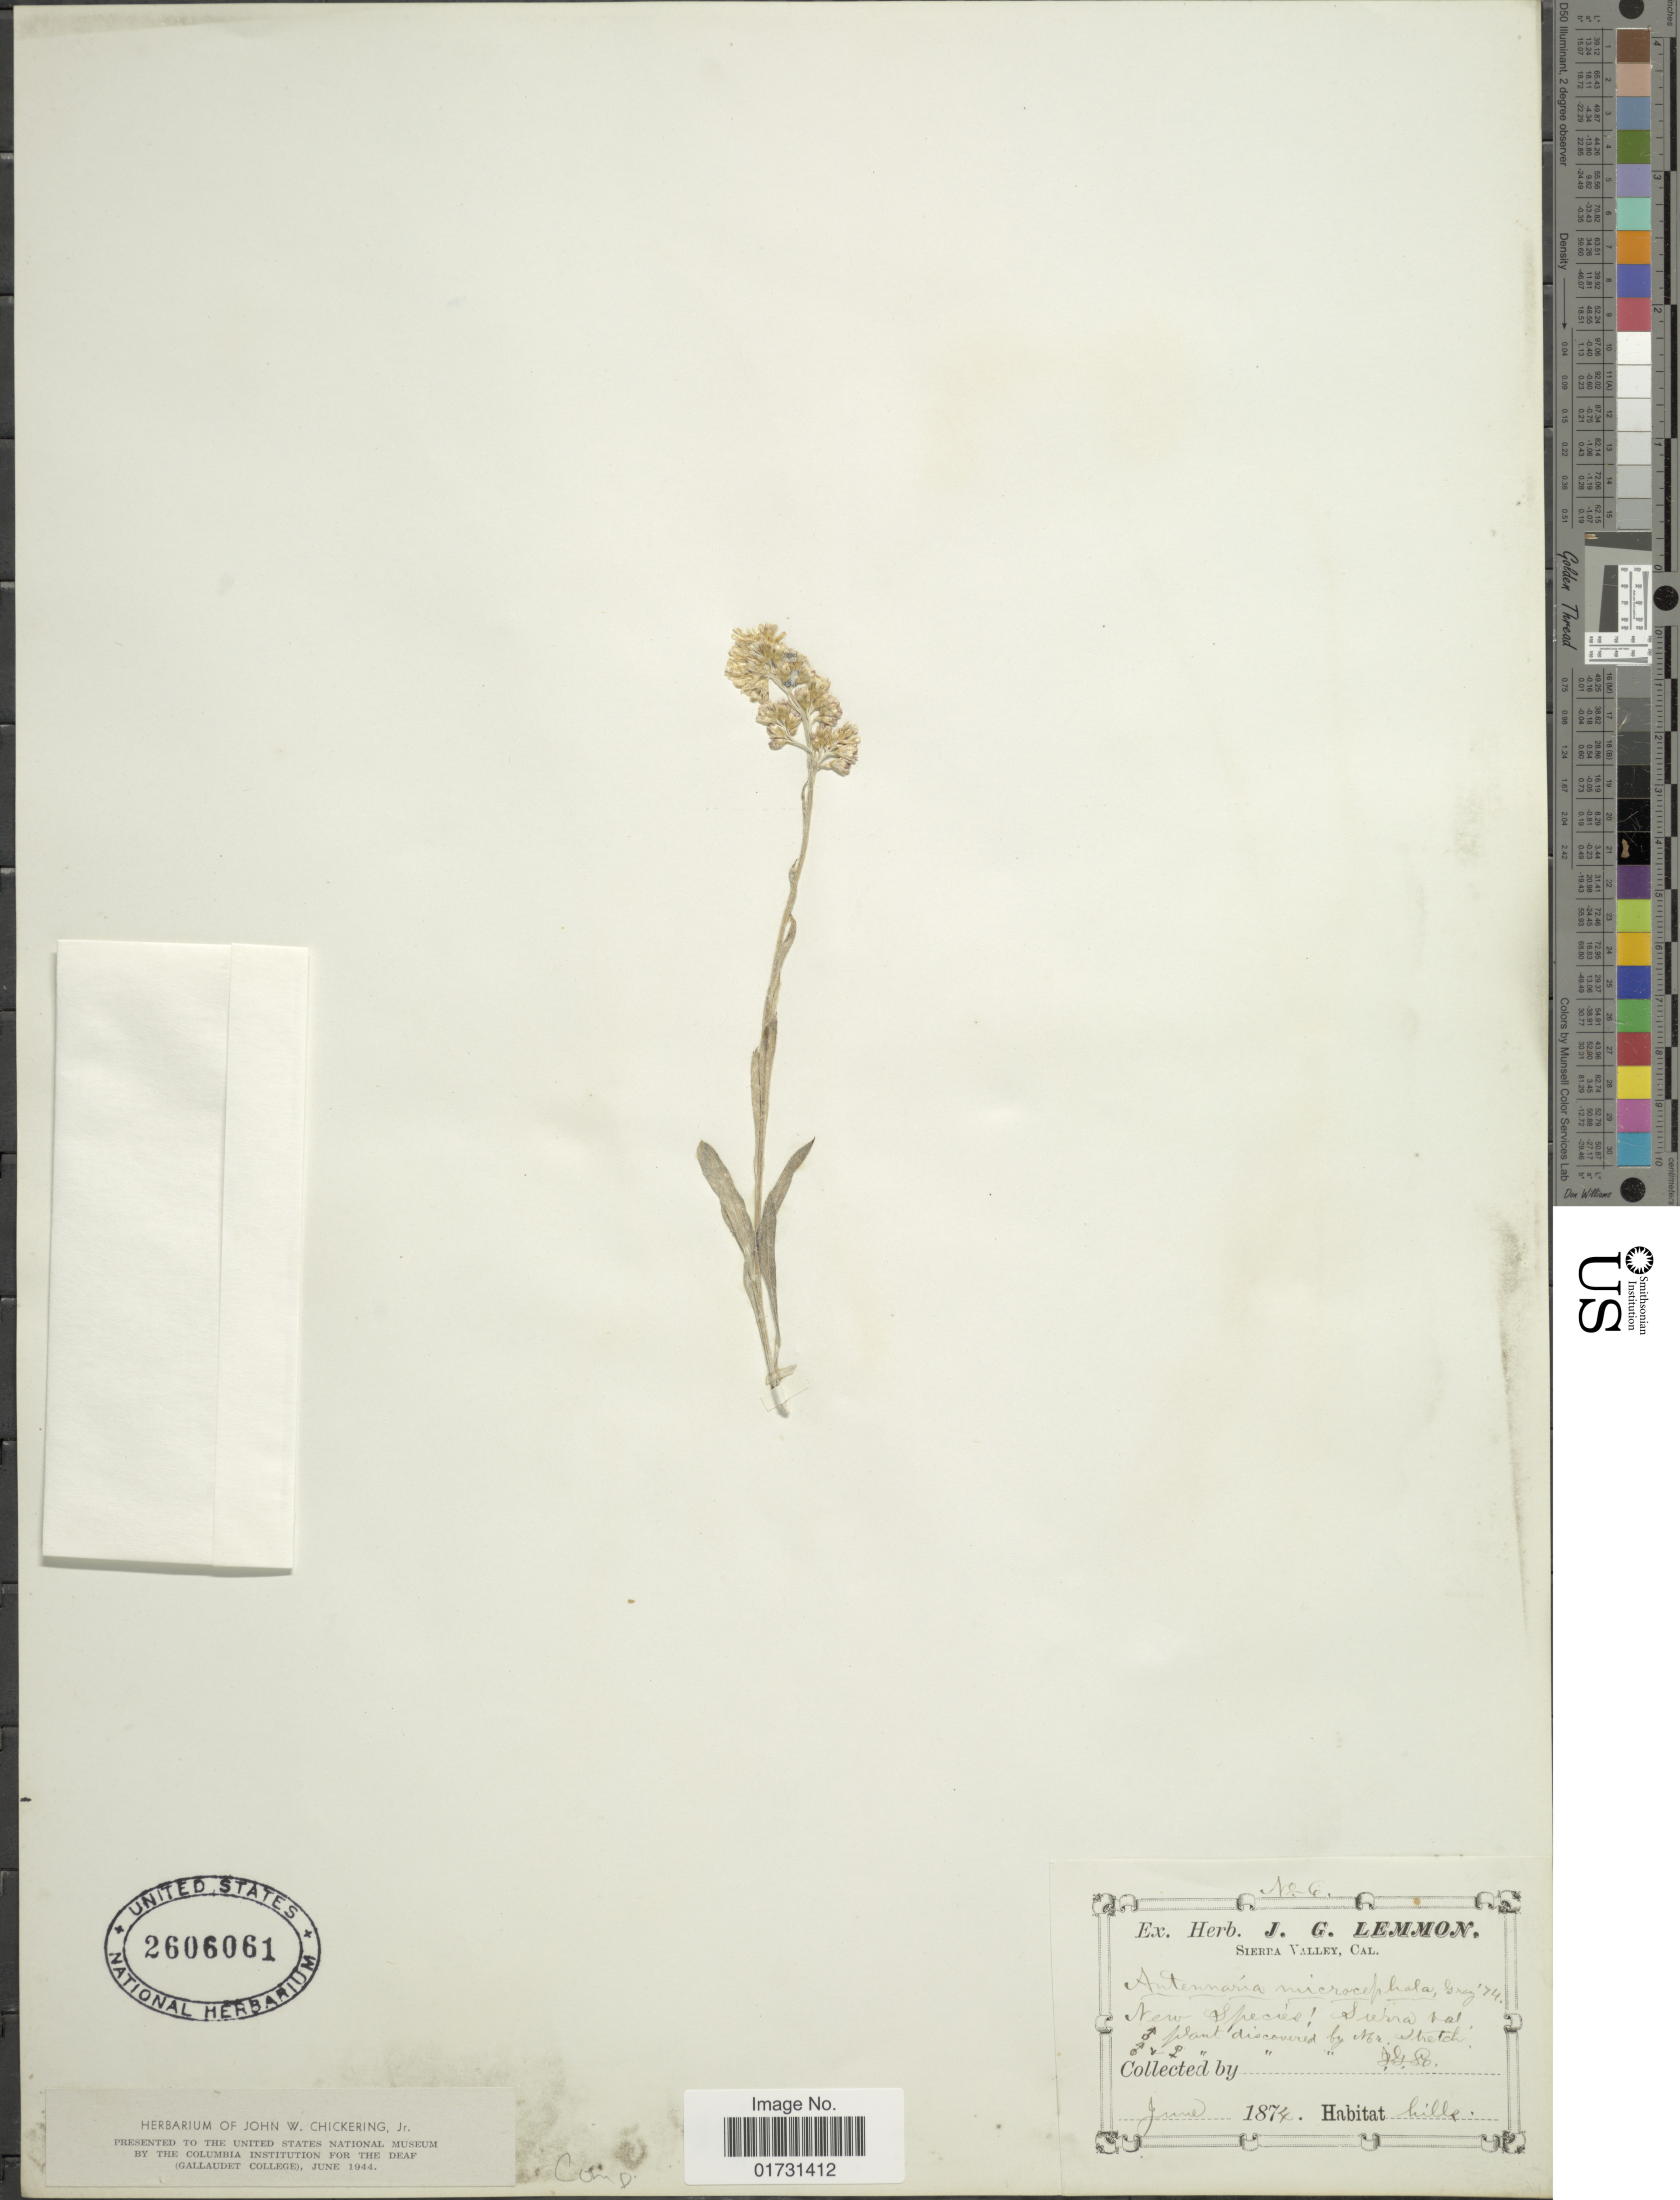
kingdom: Plantae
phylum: Tracheophyta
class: Magnoliopsida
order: Asterales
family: Asteraceae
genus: Antennaria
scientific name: Antennaria microphylla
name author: Rydb.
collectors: J. Lemmon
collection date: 1874-06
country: United States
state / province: California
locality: Sierra Valley, Cal.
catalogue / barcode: US 2606061